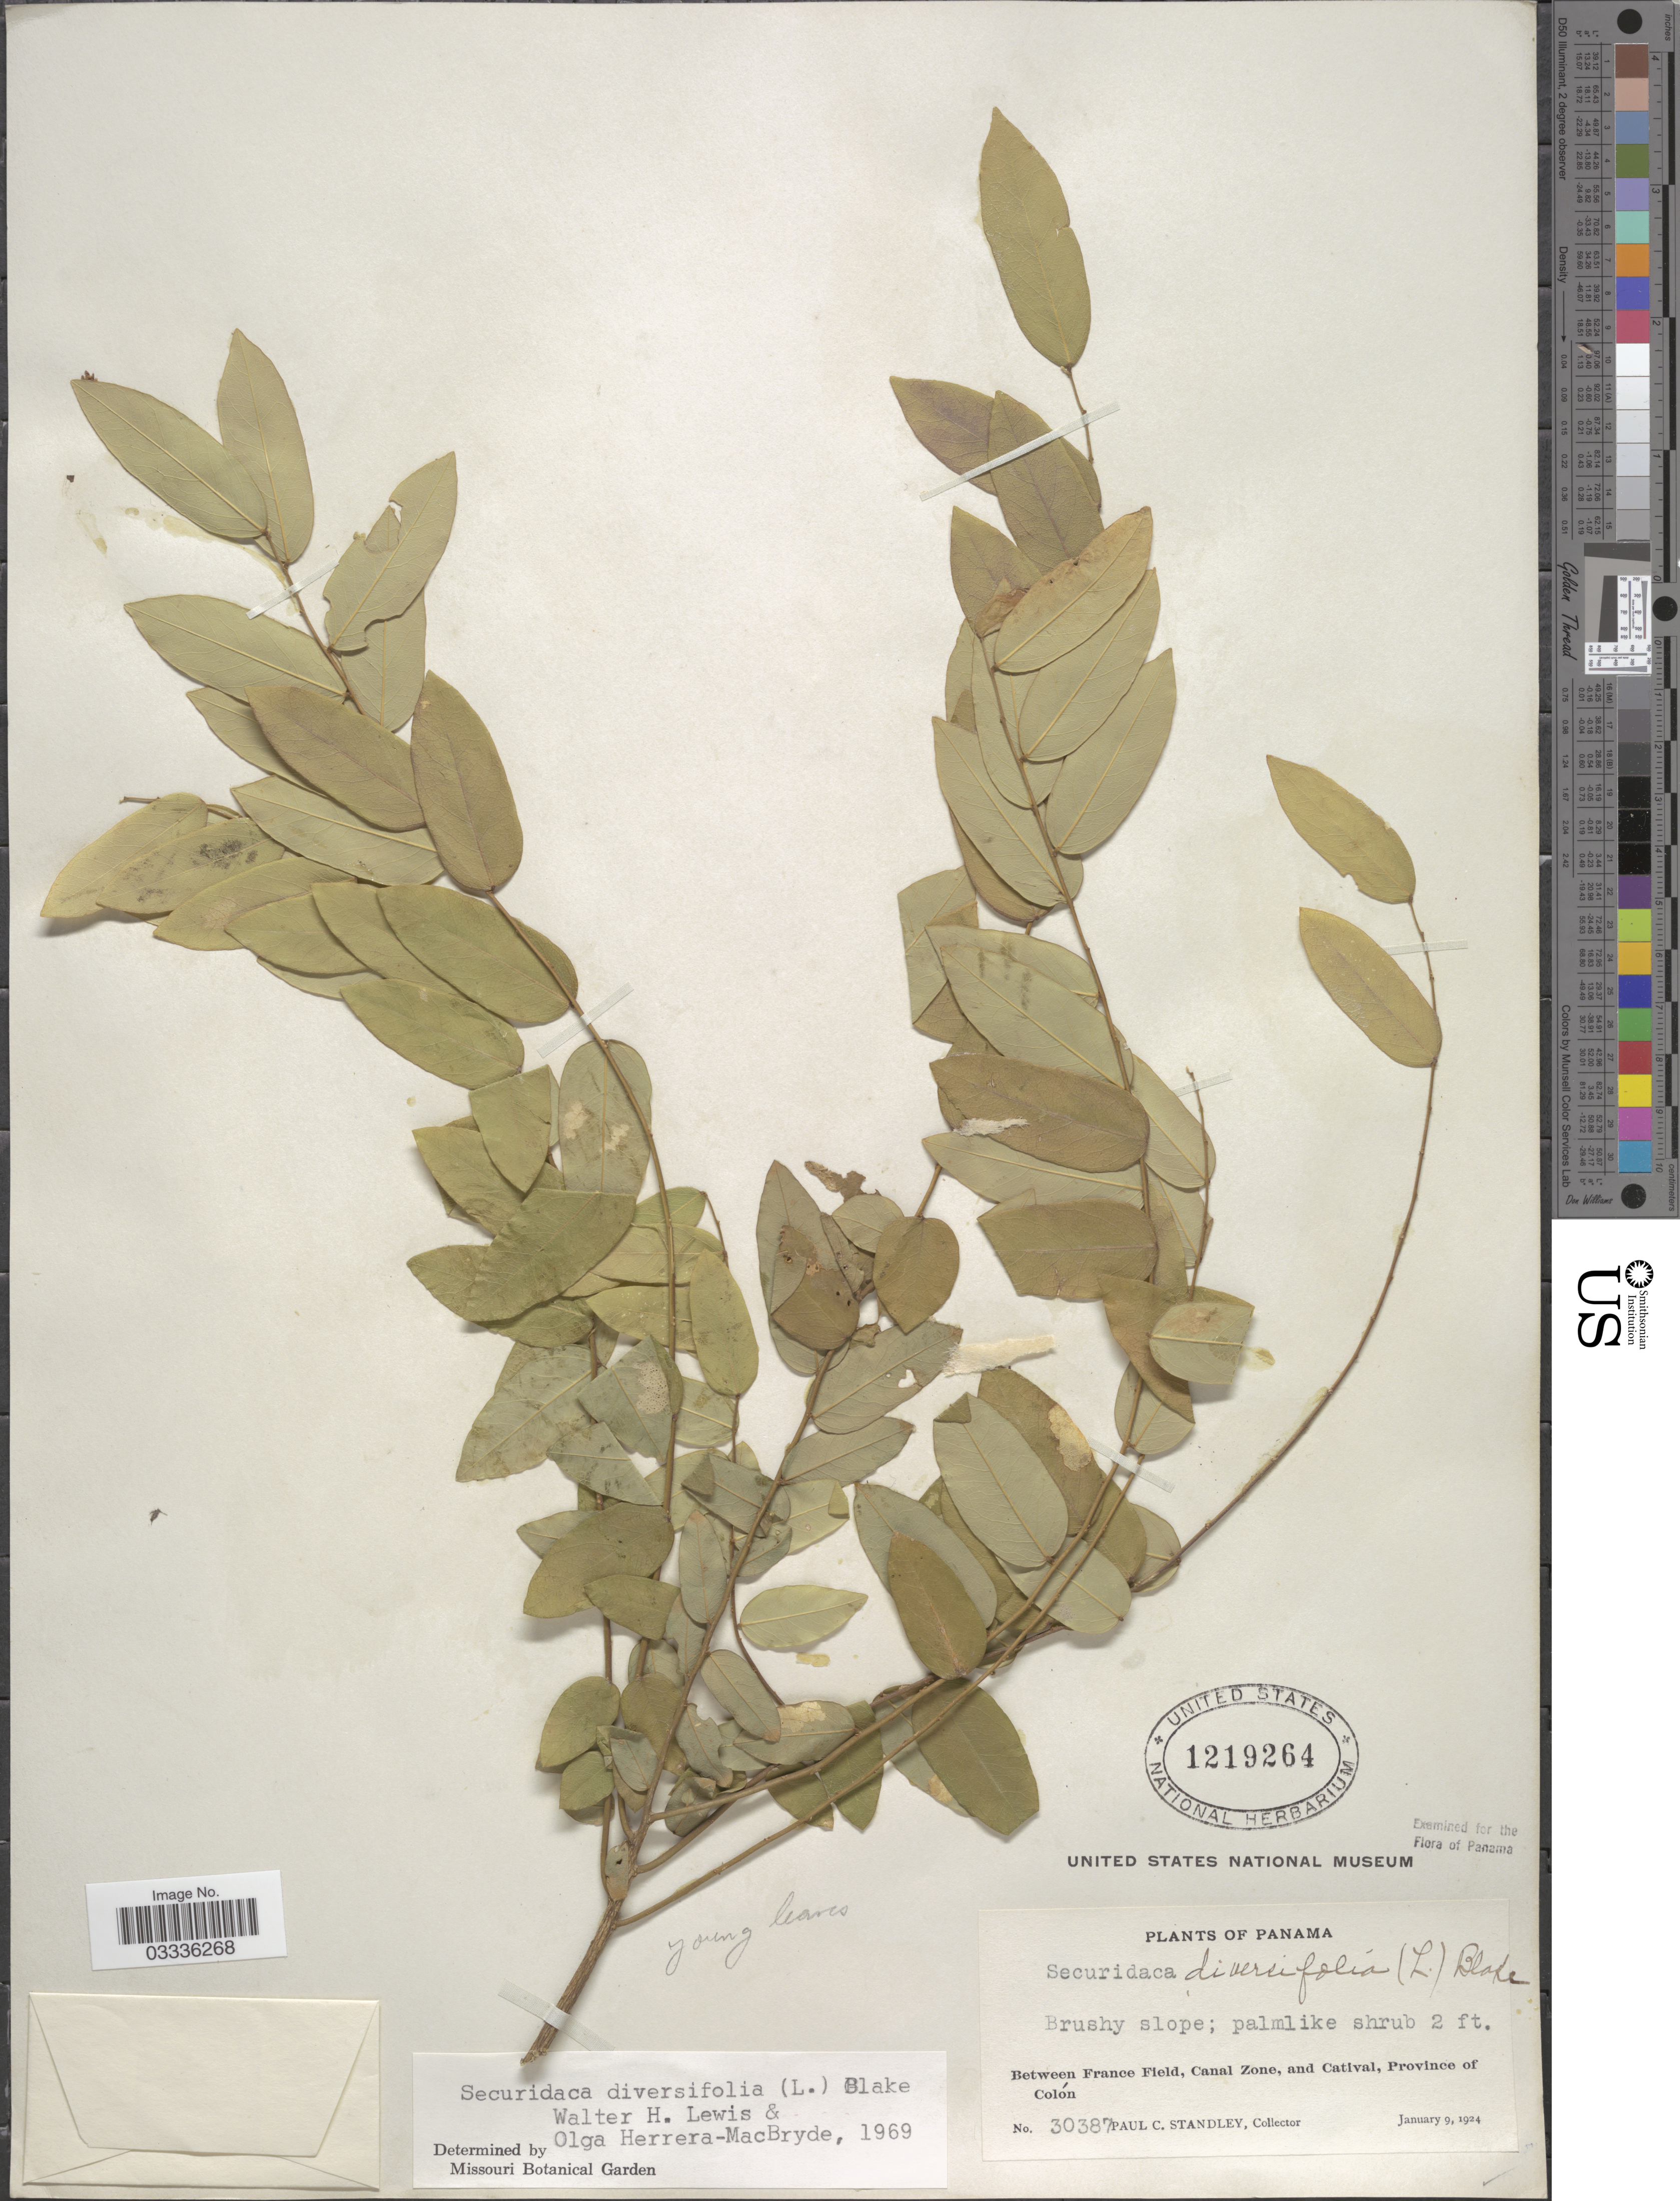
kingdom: Plantae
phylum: Tracheophyta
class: Magnoliopsida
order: Fabales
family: Polygalaceae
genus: Securidaca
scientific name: Securidaca diversifolia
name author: (L.) S.F. Blake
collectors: P. C. Standley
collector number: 30387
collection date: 1924-01-09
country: Panama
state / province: Colón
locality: Between France Field, Canal Zone, and Catival.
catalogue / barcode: US 1219264